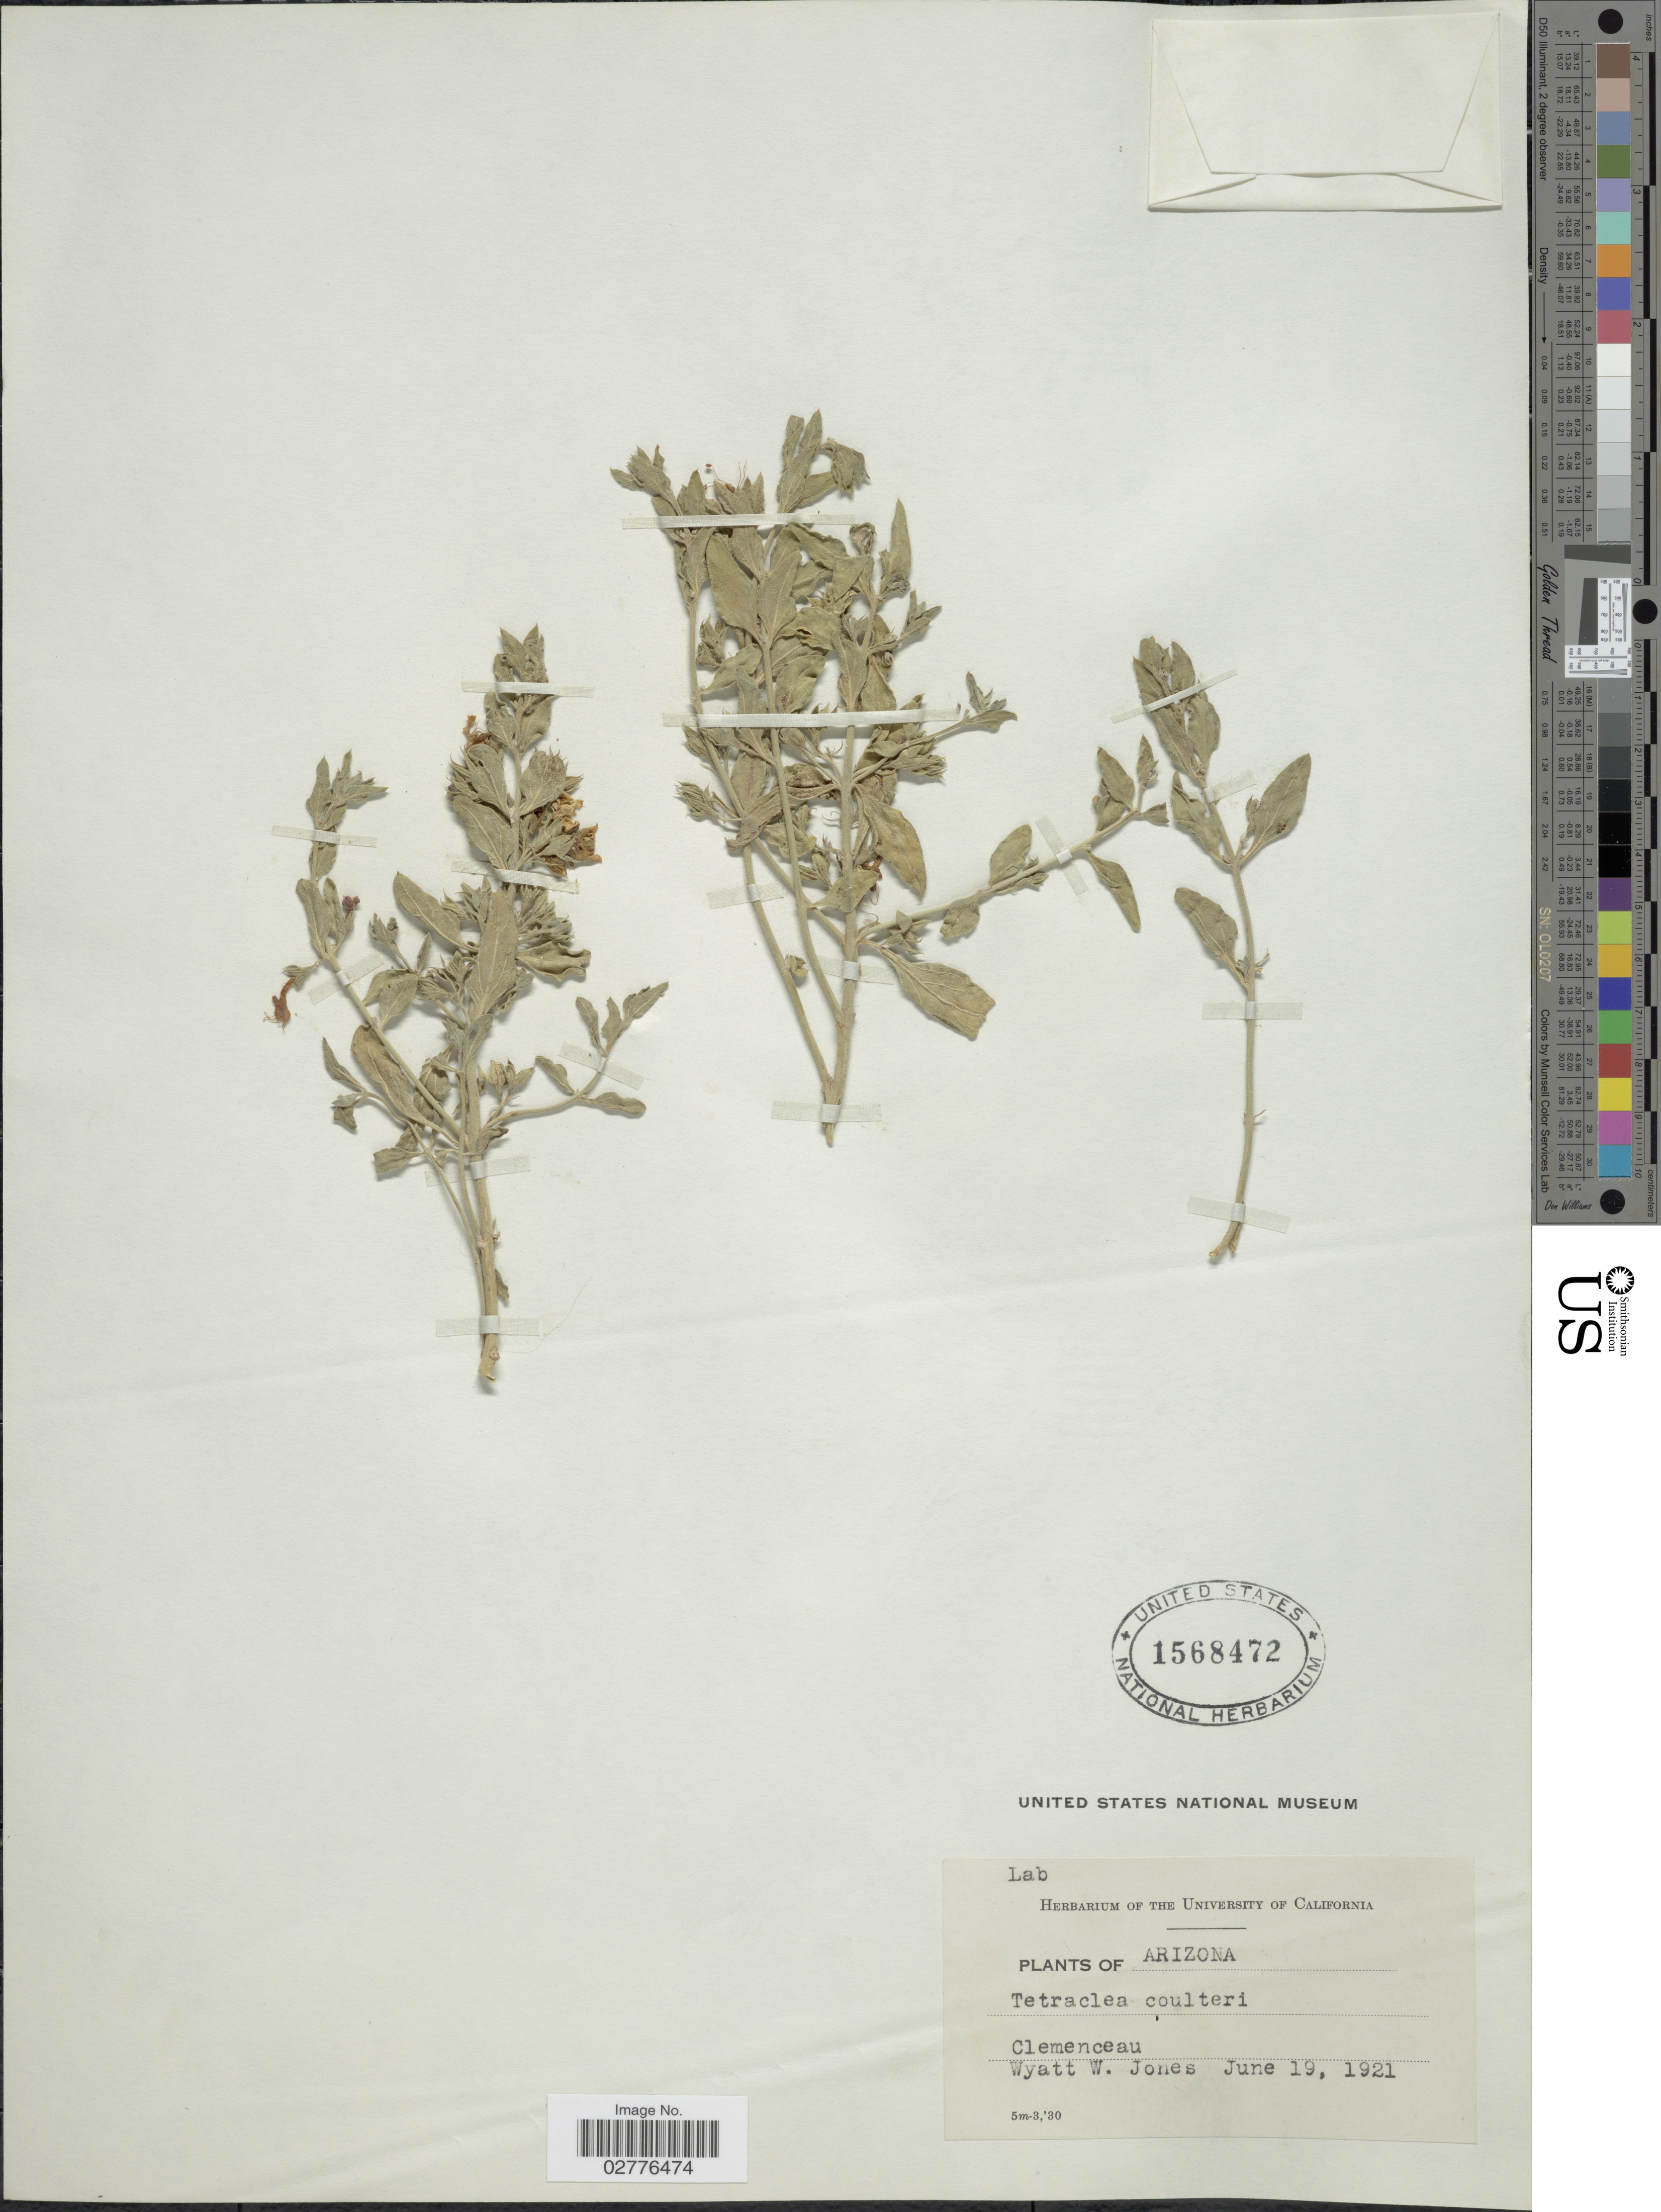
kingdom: Plantae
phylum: Tracheophyta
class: Magnoliopsida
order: Lamiales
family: Lamiaceae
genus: Tetraclea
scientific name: Tetraclea coulteri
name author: A. Gray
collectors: W. W. Jones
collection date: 1921-06-19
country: United States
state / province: Arizona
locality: Clemenceau.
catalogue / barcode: US 1568472